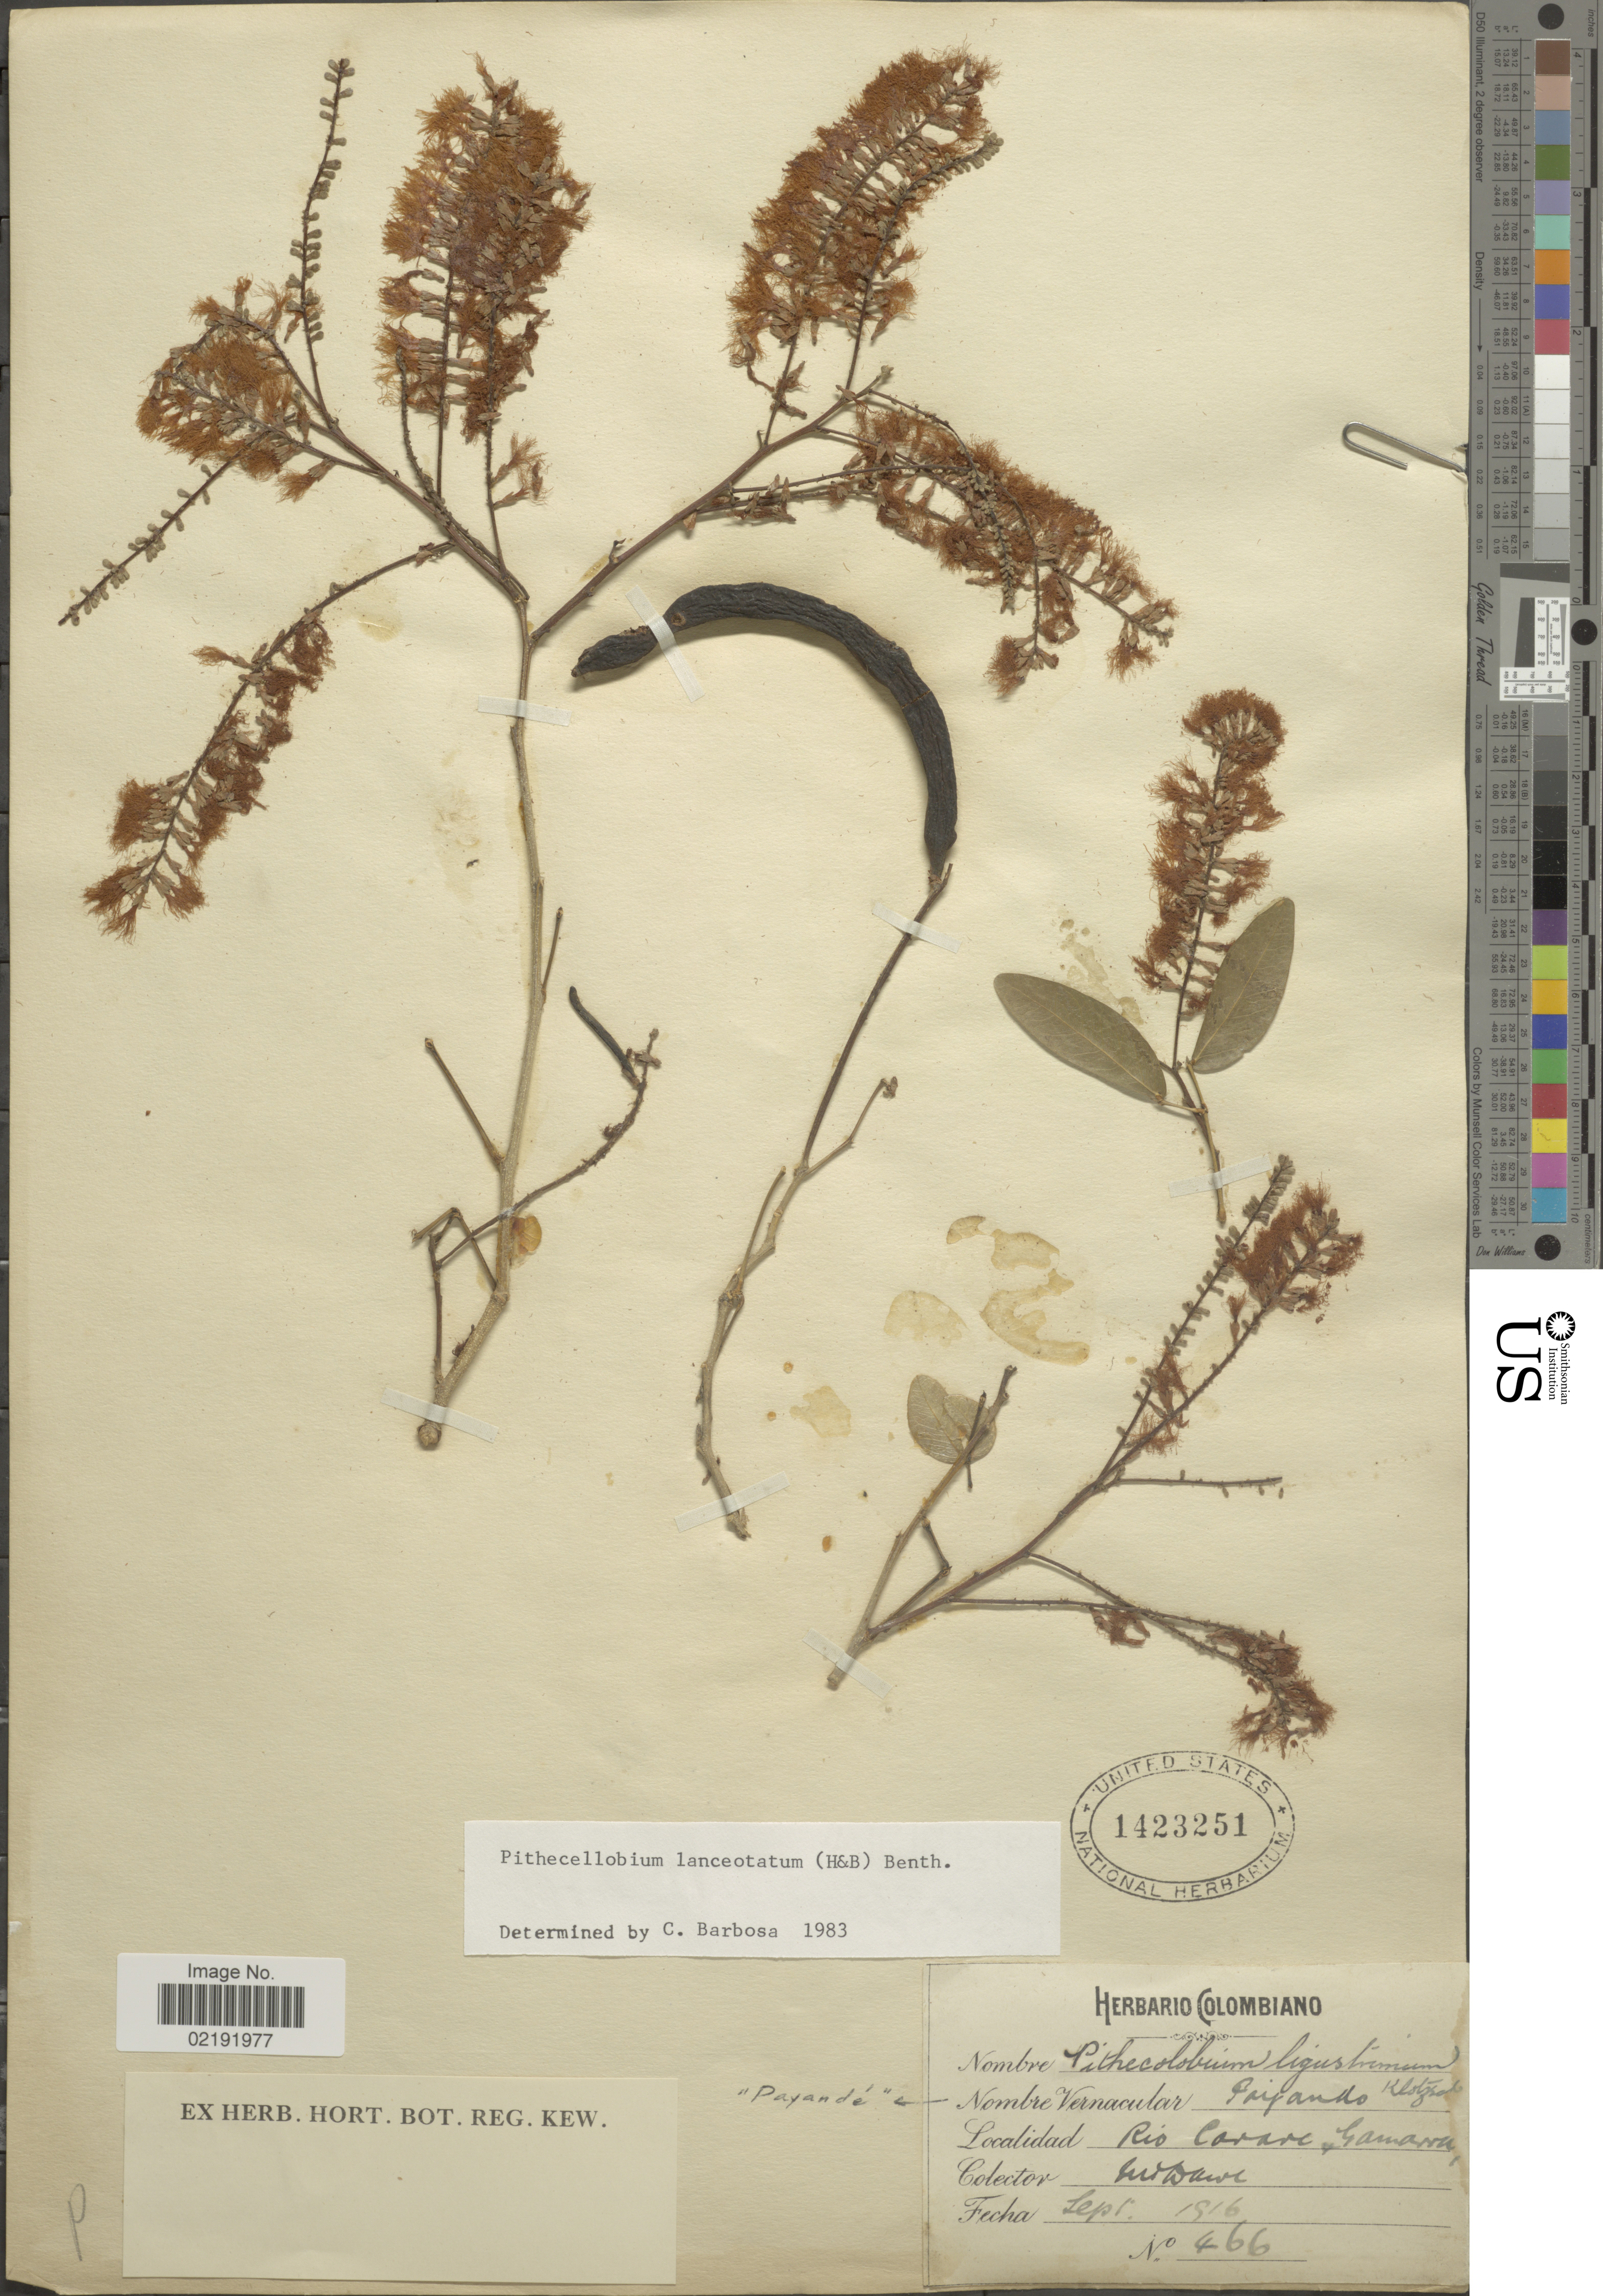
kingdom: Plantae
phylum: Tracheophyta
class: Magnoliopsida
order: Fabales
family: Fabaceae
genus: Pithecellobium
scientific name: Pithecellobium lanceolatum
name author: (Humb. & Bonpl. ex Willd.) Benth.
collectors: M. T. Dawe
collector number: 466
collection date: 1916-09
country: Colombia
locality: Rio Carare, Gamarra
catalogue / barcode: US 1423251